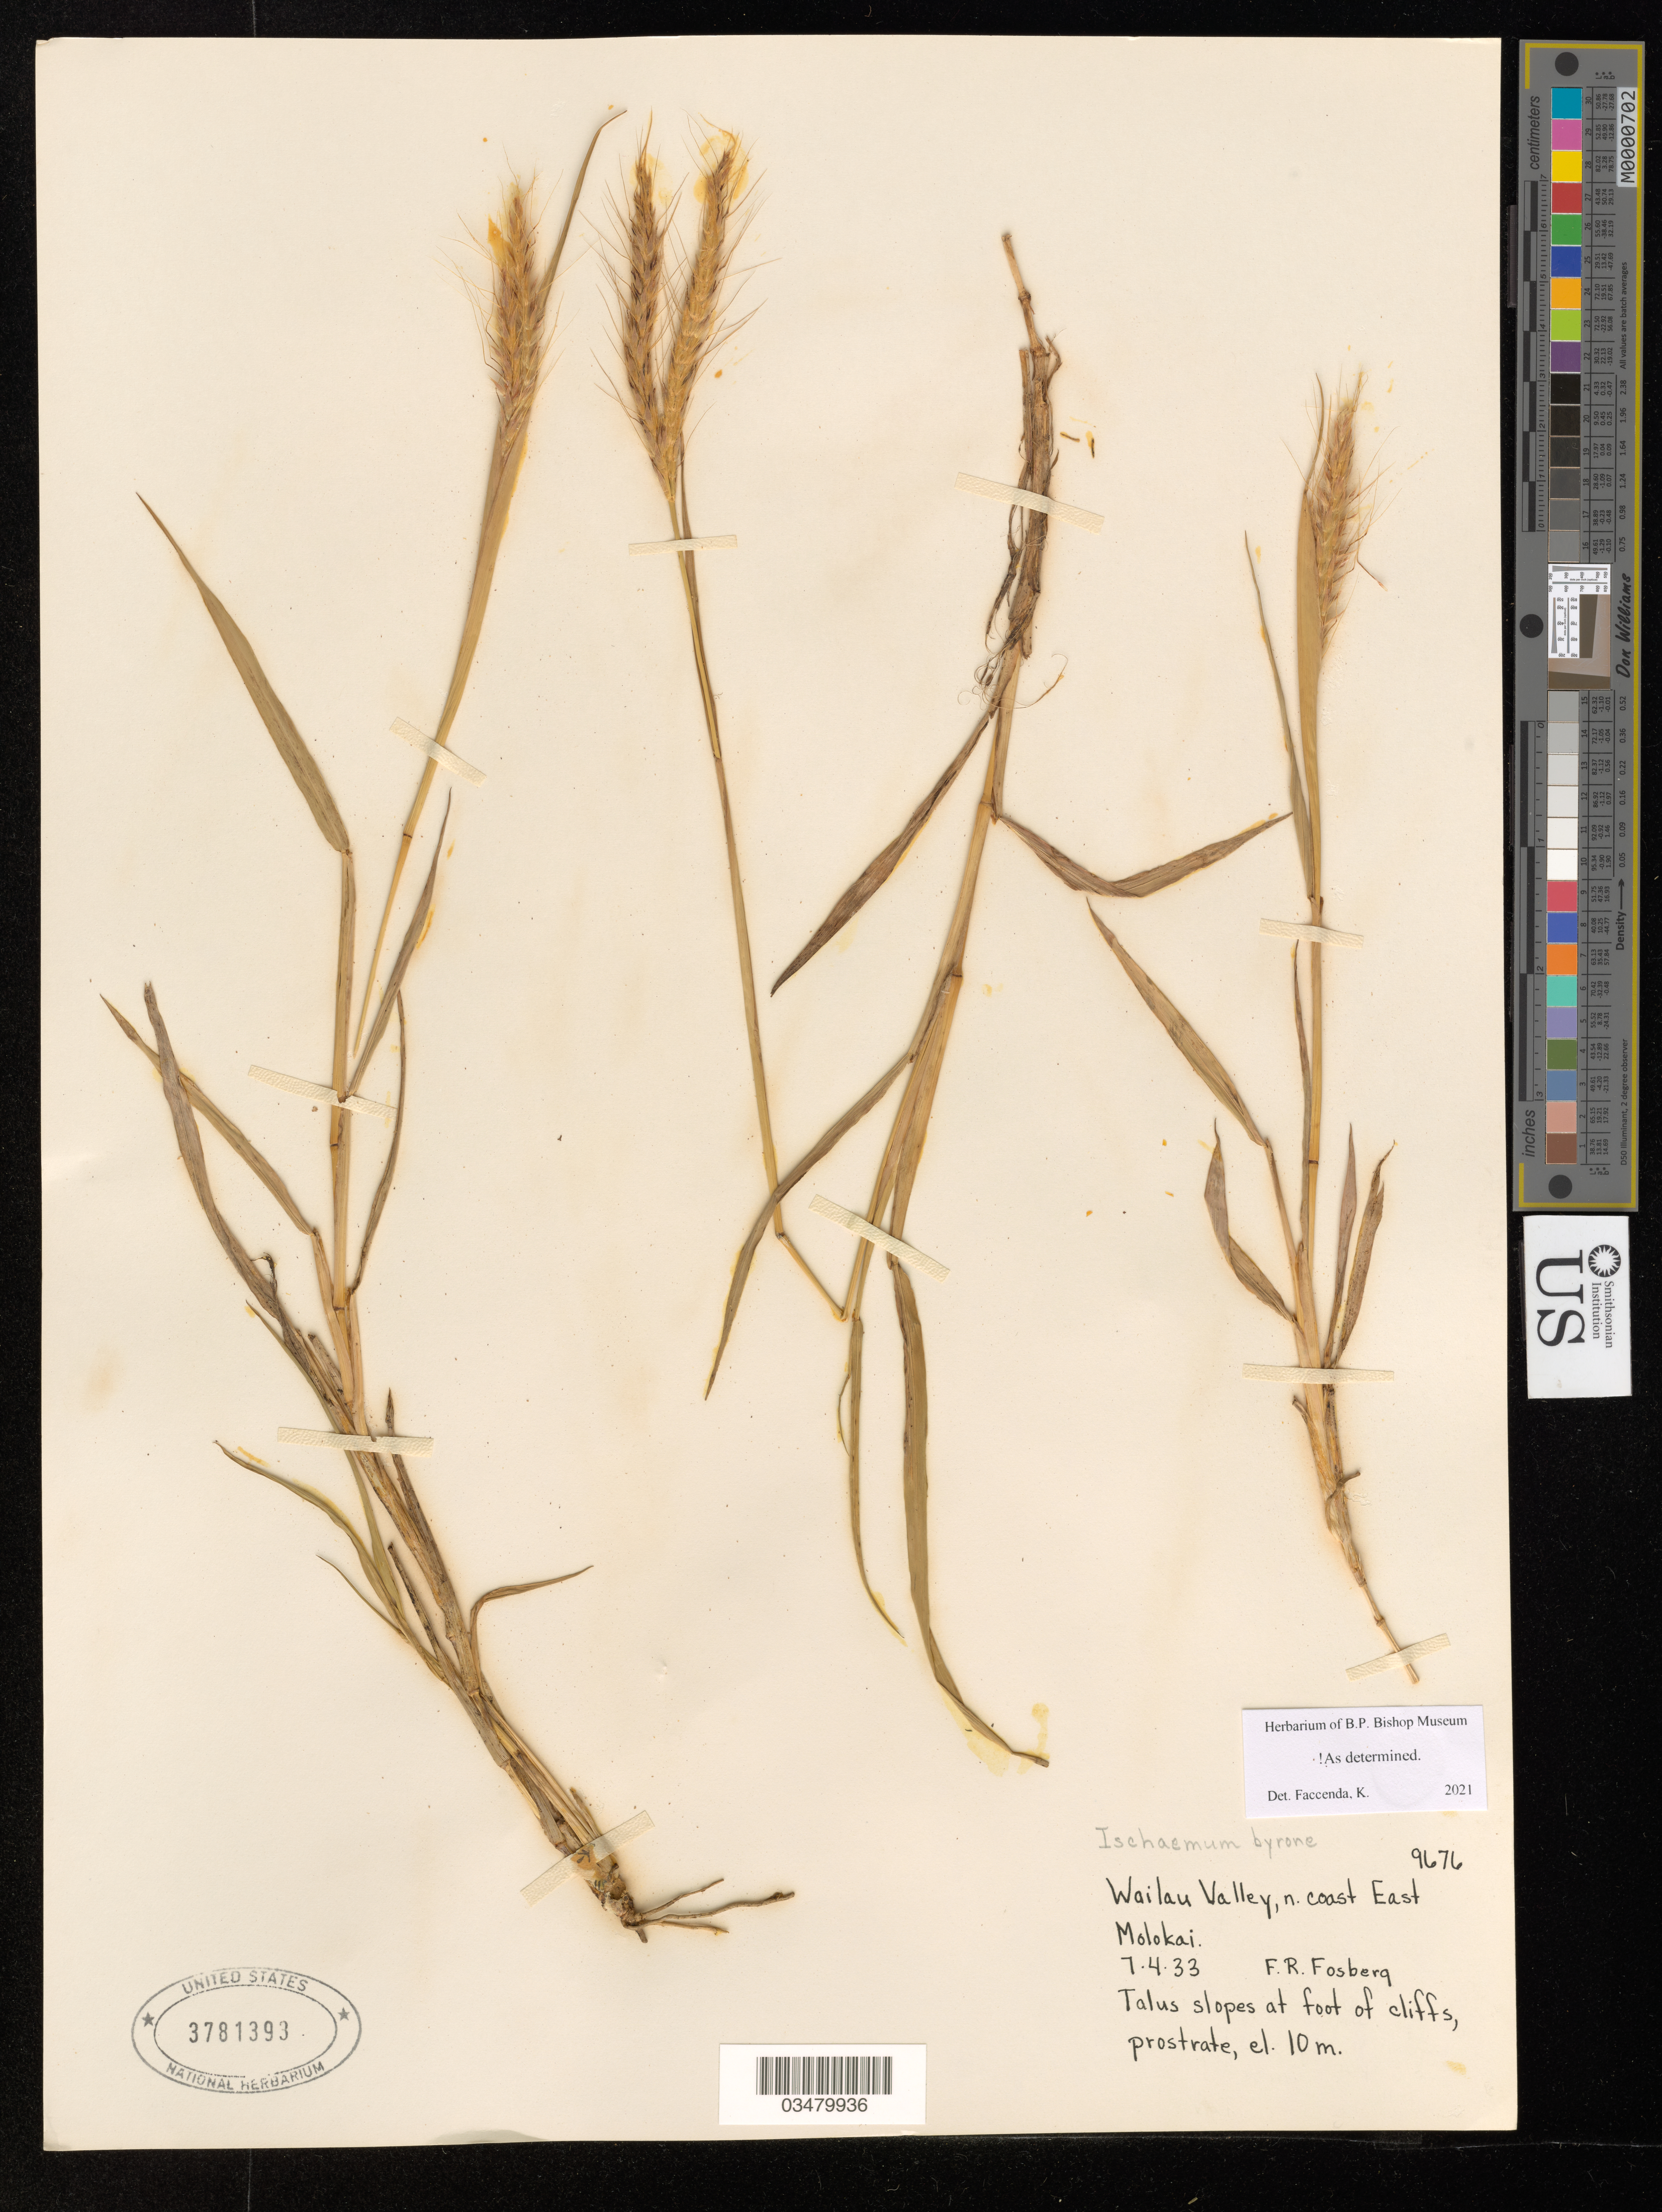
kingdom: Plantae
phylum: Tracheophyta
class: Liliopsida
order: Poales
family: Poaceae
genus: Ischaemum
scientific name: Ischaemum byrone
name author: (Trin.) Hitchc.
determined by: Faccenda, K.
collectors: F. R. Fosberg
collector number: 9676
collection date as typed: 7 Apr 1933 or 4 Jul 1933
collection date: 1933-04-07 or 1933-07-04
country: United States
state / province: Hawaii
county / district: Maui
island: Moloka'i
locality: Wailau Valley, N coast, E Molokai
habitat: Talus slopes at foot of cliffs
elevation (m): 10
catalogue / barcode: US 3781393